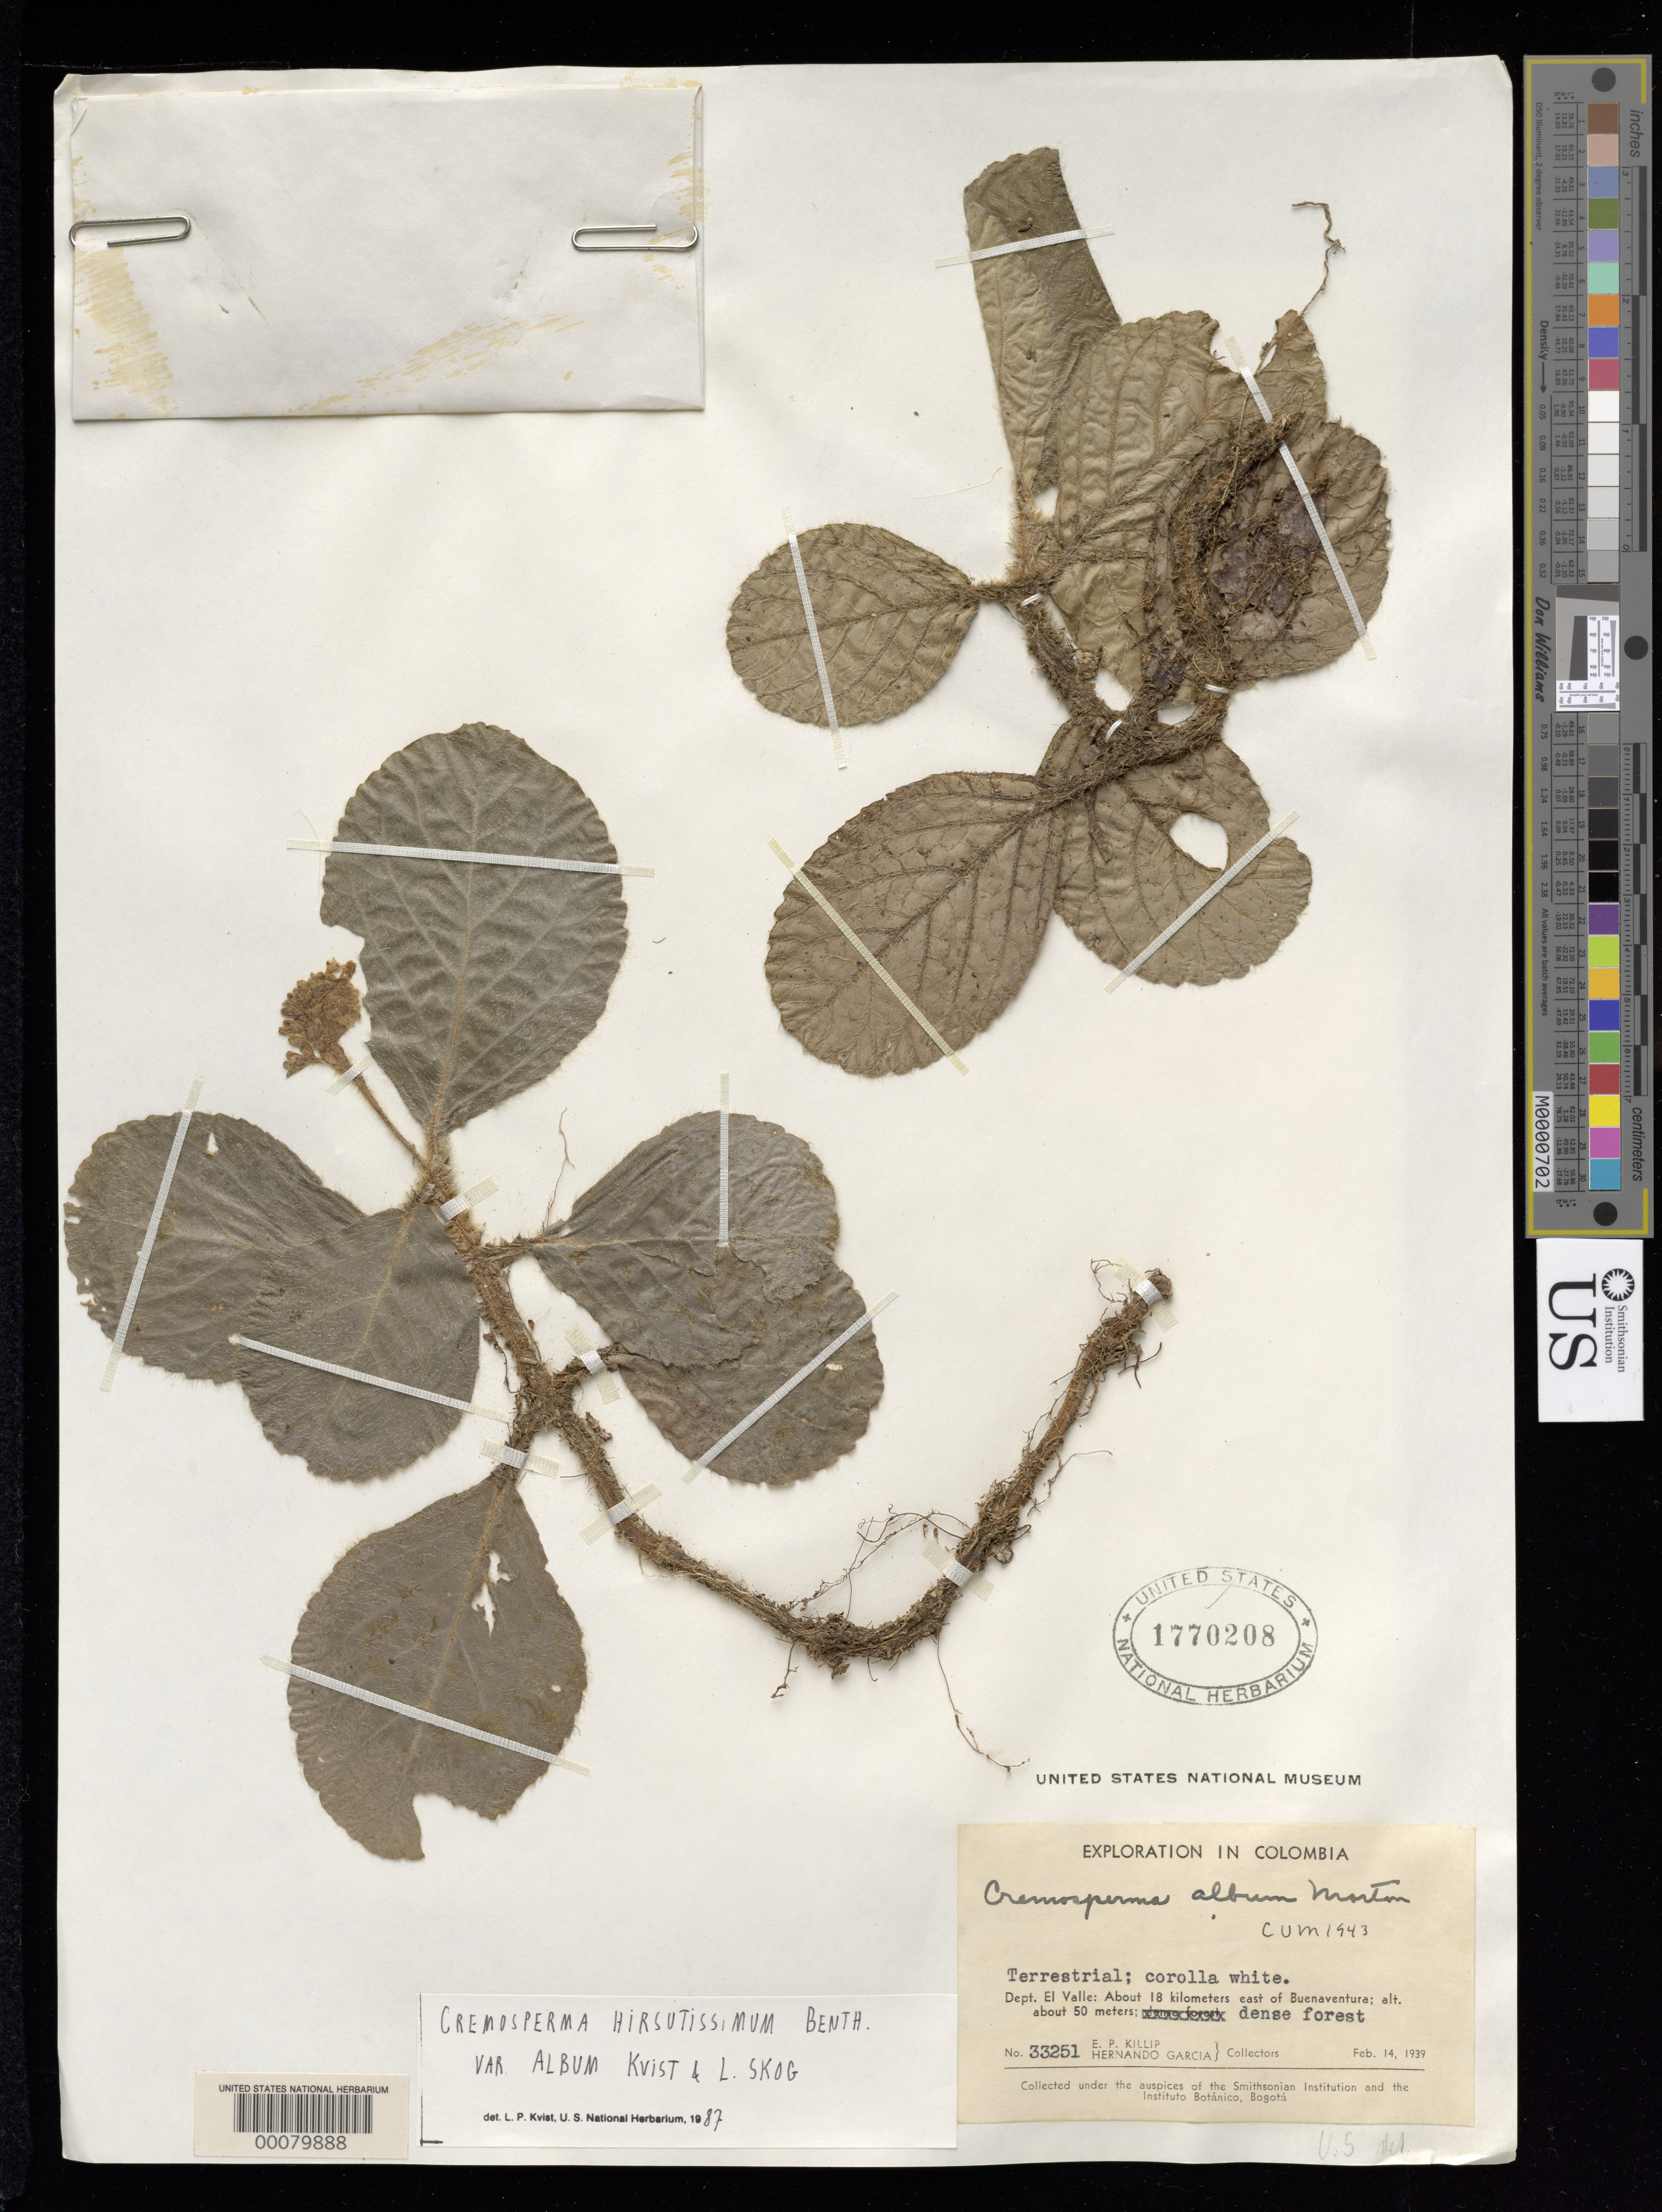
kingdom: Plantae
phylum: Tracheophyta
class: Magnoliopsida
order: Lamiales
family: Gesneriaceae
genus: Cremosperma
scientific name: Cremosperma hirsutissimum var. album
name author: (C.V. Morton) L.P. Kvist & L.E. Skog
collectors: E. P. Killip & H. Garcia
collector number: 33251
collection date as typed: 14 Feb 1939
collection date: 1939-02-14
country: Colombia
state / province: Valle del Cauca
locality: About 18 km E of Buenaventura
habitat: Dense forest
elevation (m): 50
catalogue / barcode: US 1770208